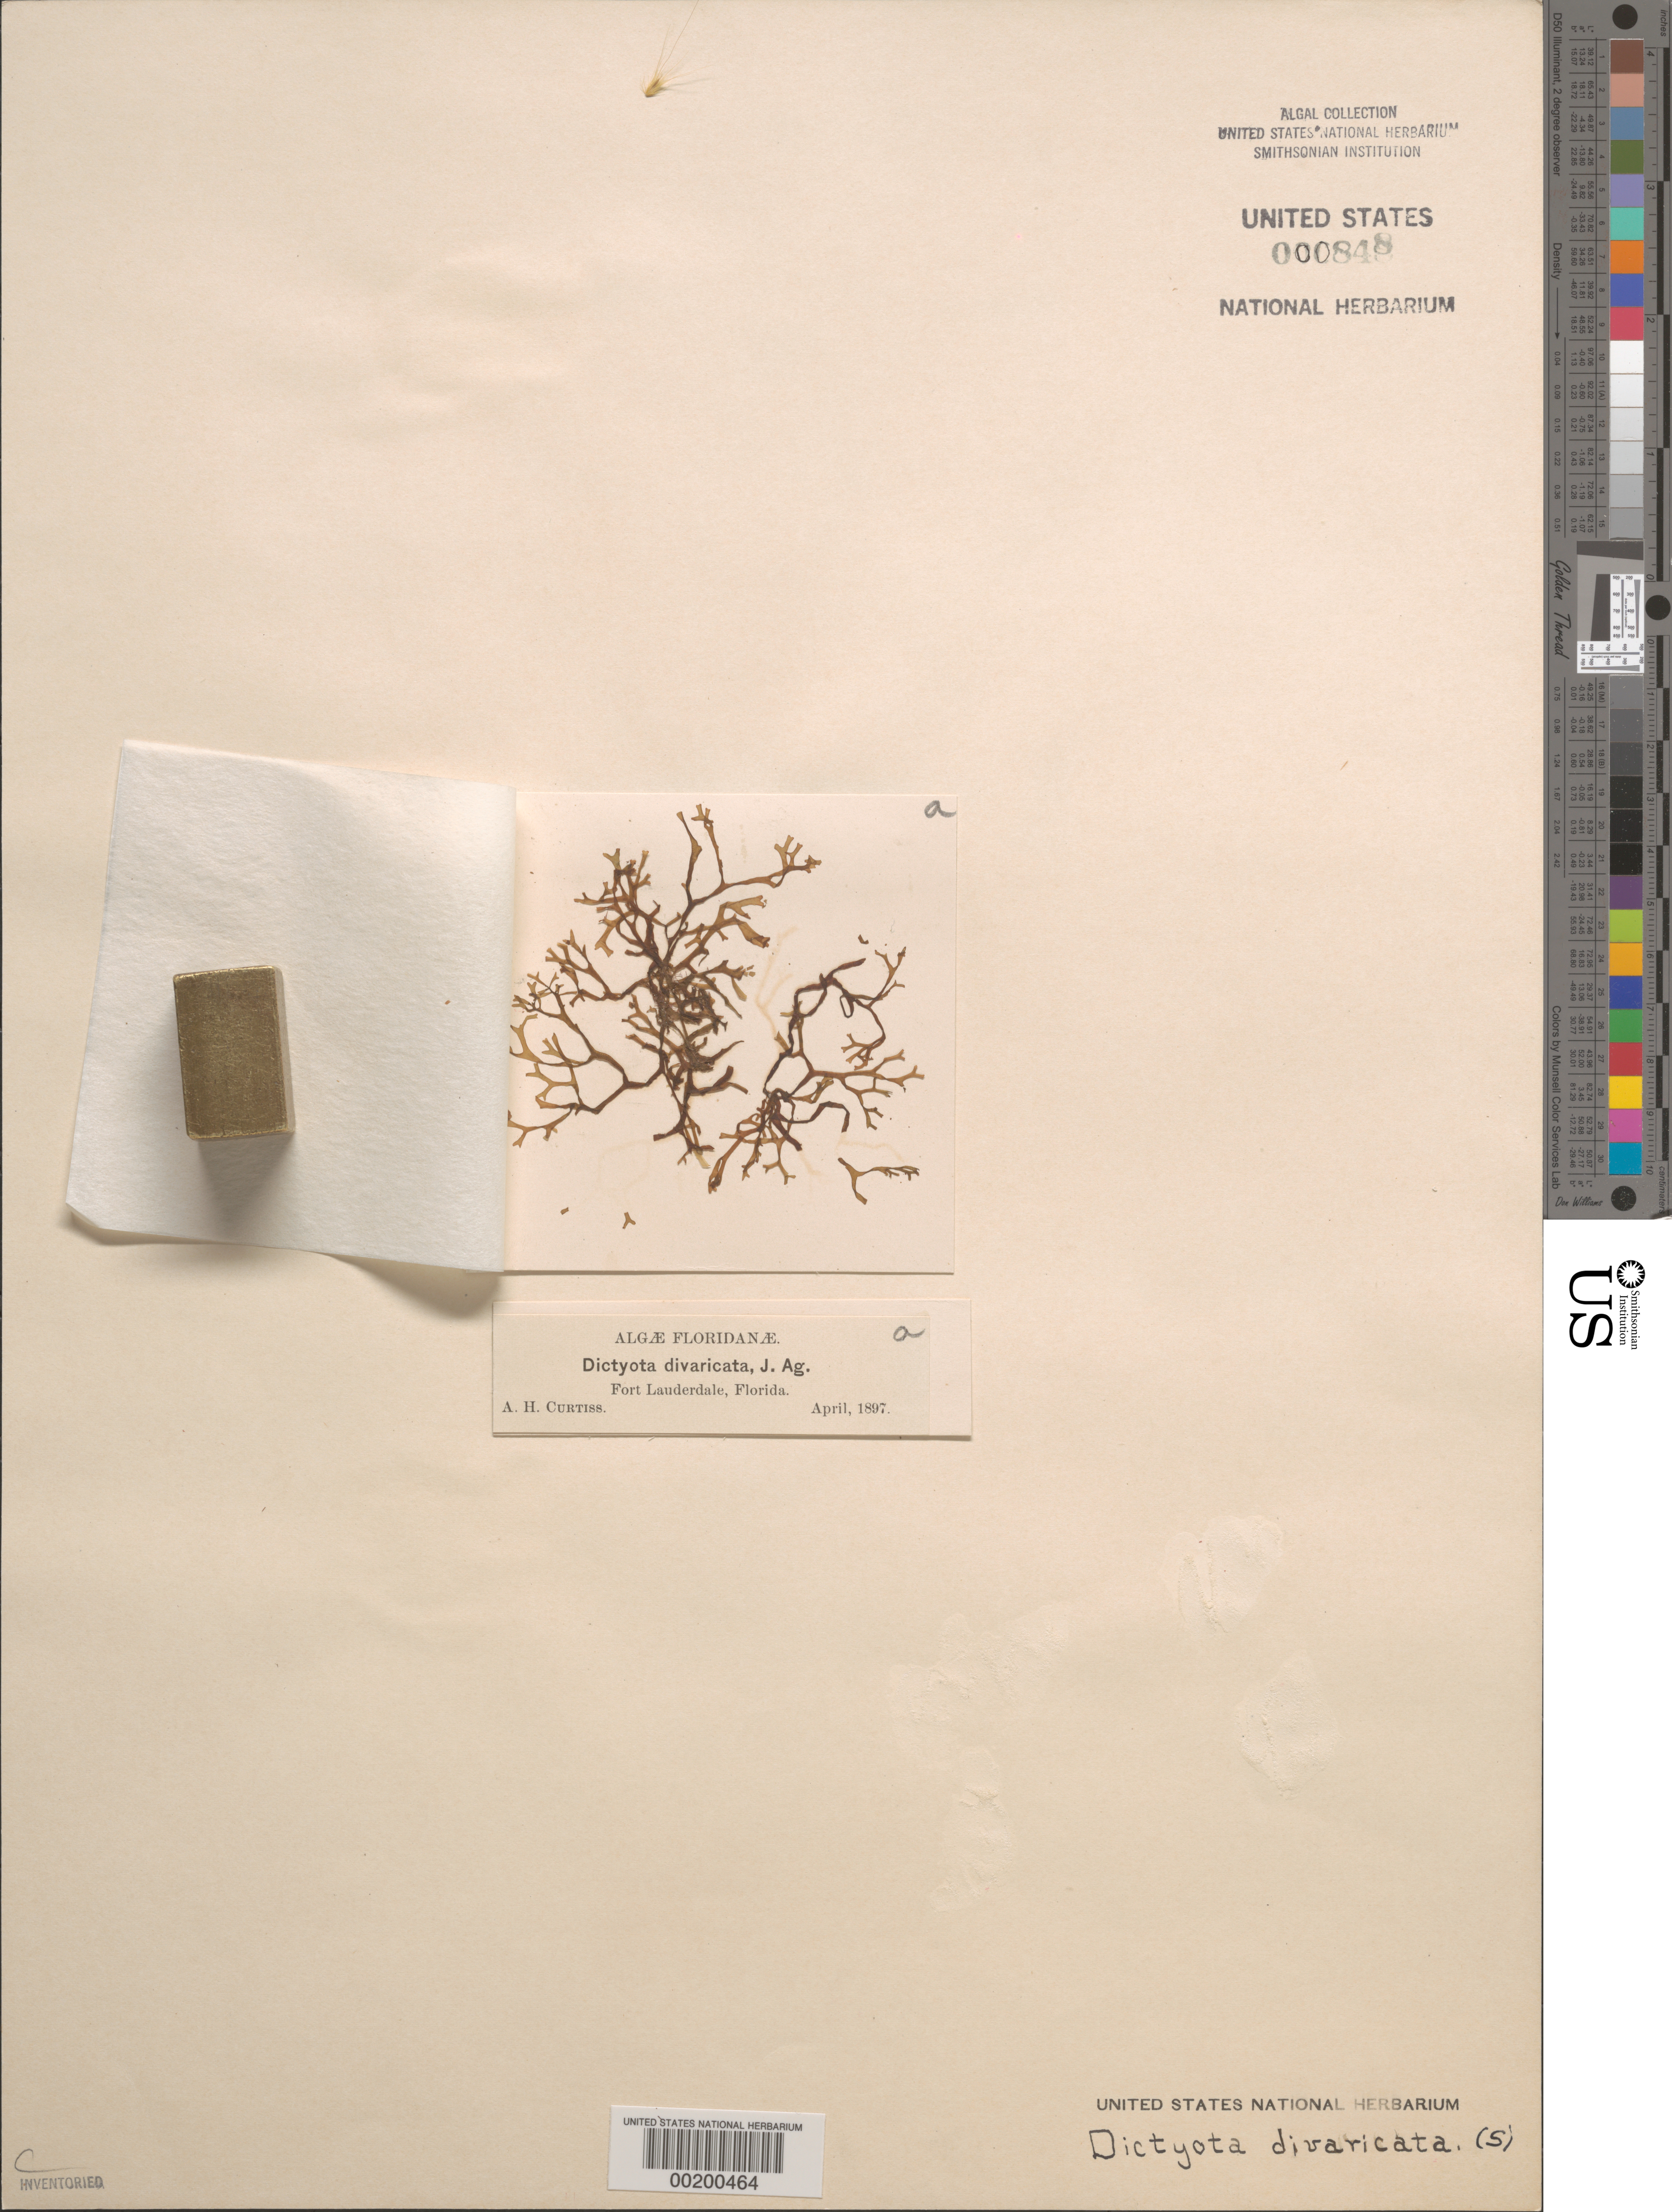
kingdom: Chromista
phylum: Ochrophyta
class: Phaeophyceae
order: Dictyotales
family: Dictyotaceae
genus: Dictyota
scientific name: Dictyota divaricata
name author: J.V.Lamouroux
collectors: A. H. Curtiss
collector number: A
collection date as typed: Apr 1897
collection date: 1897-04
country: United States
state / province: Florida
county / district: Broward County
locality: Fort Lauderdale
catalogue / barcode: US 848